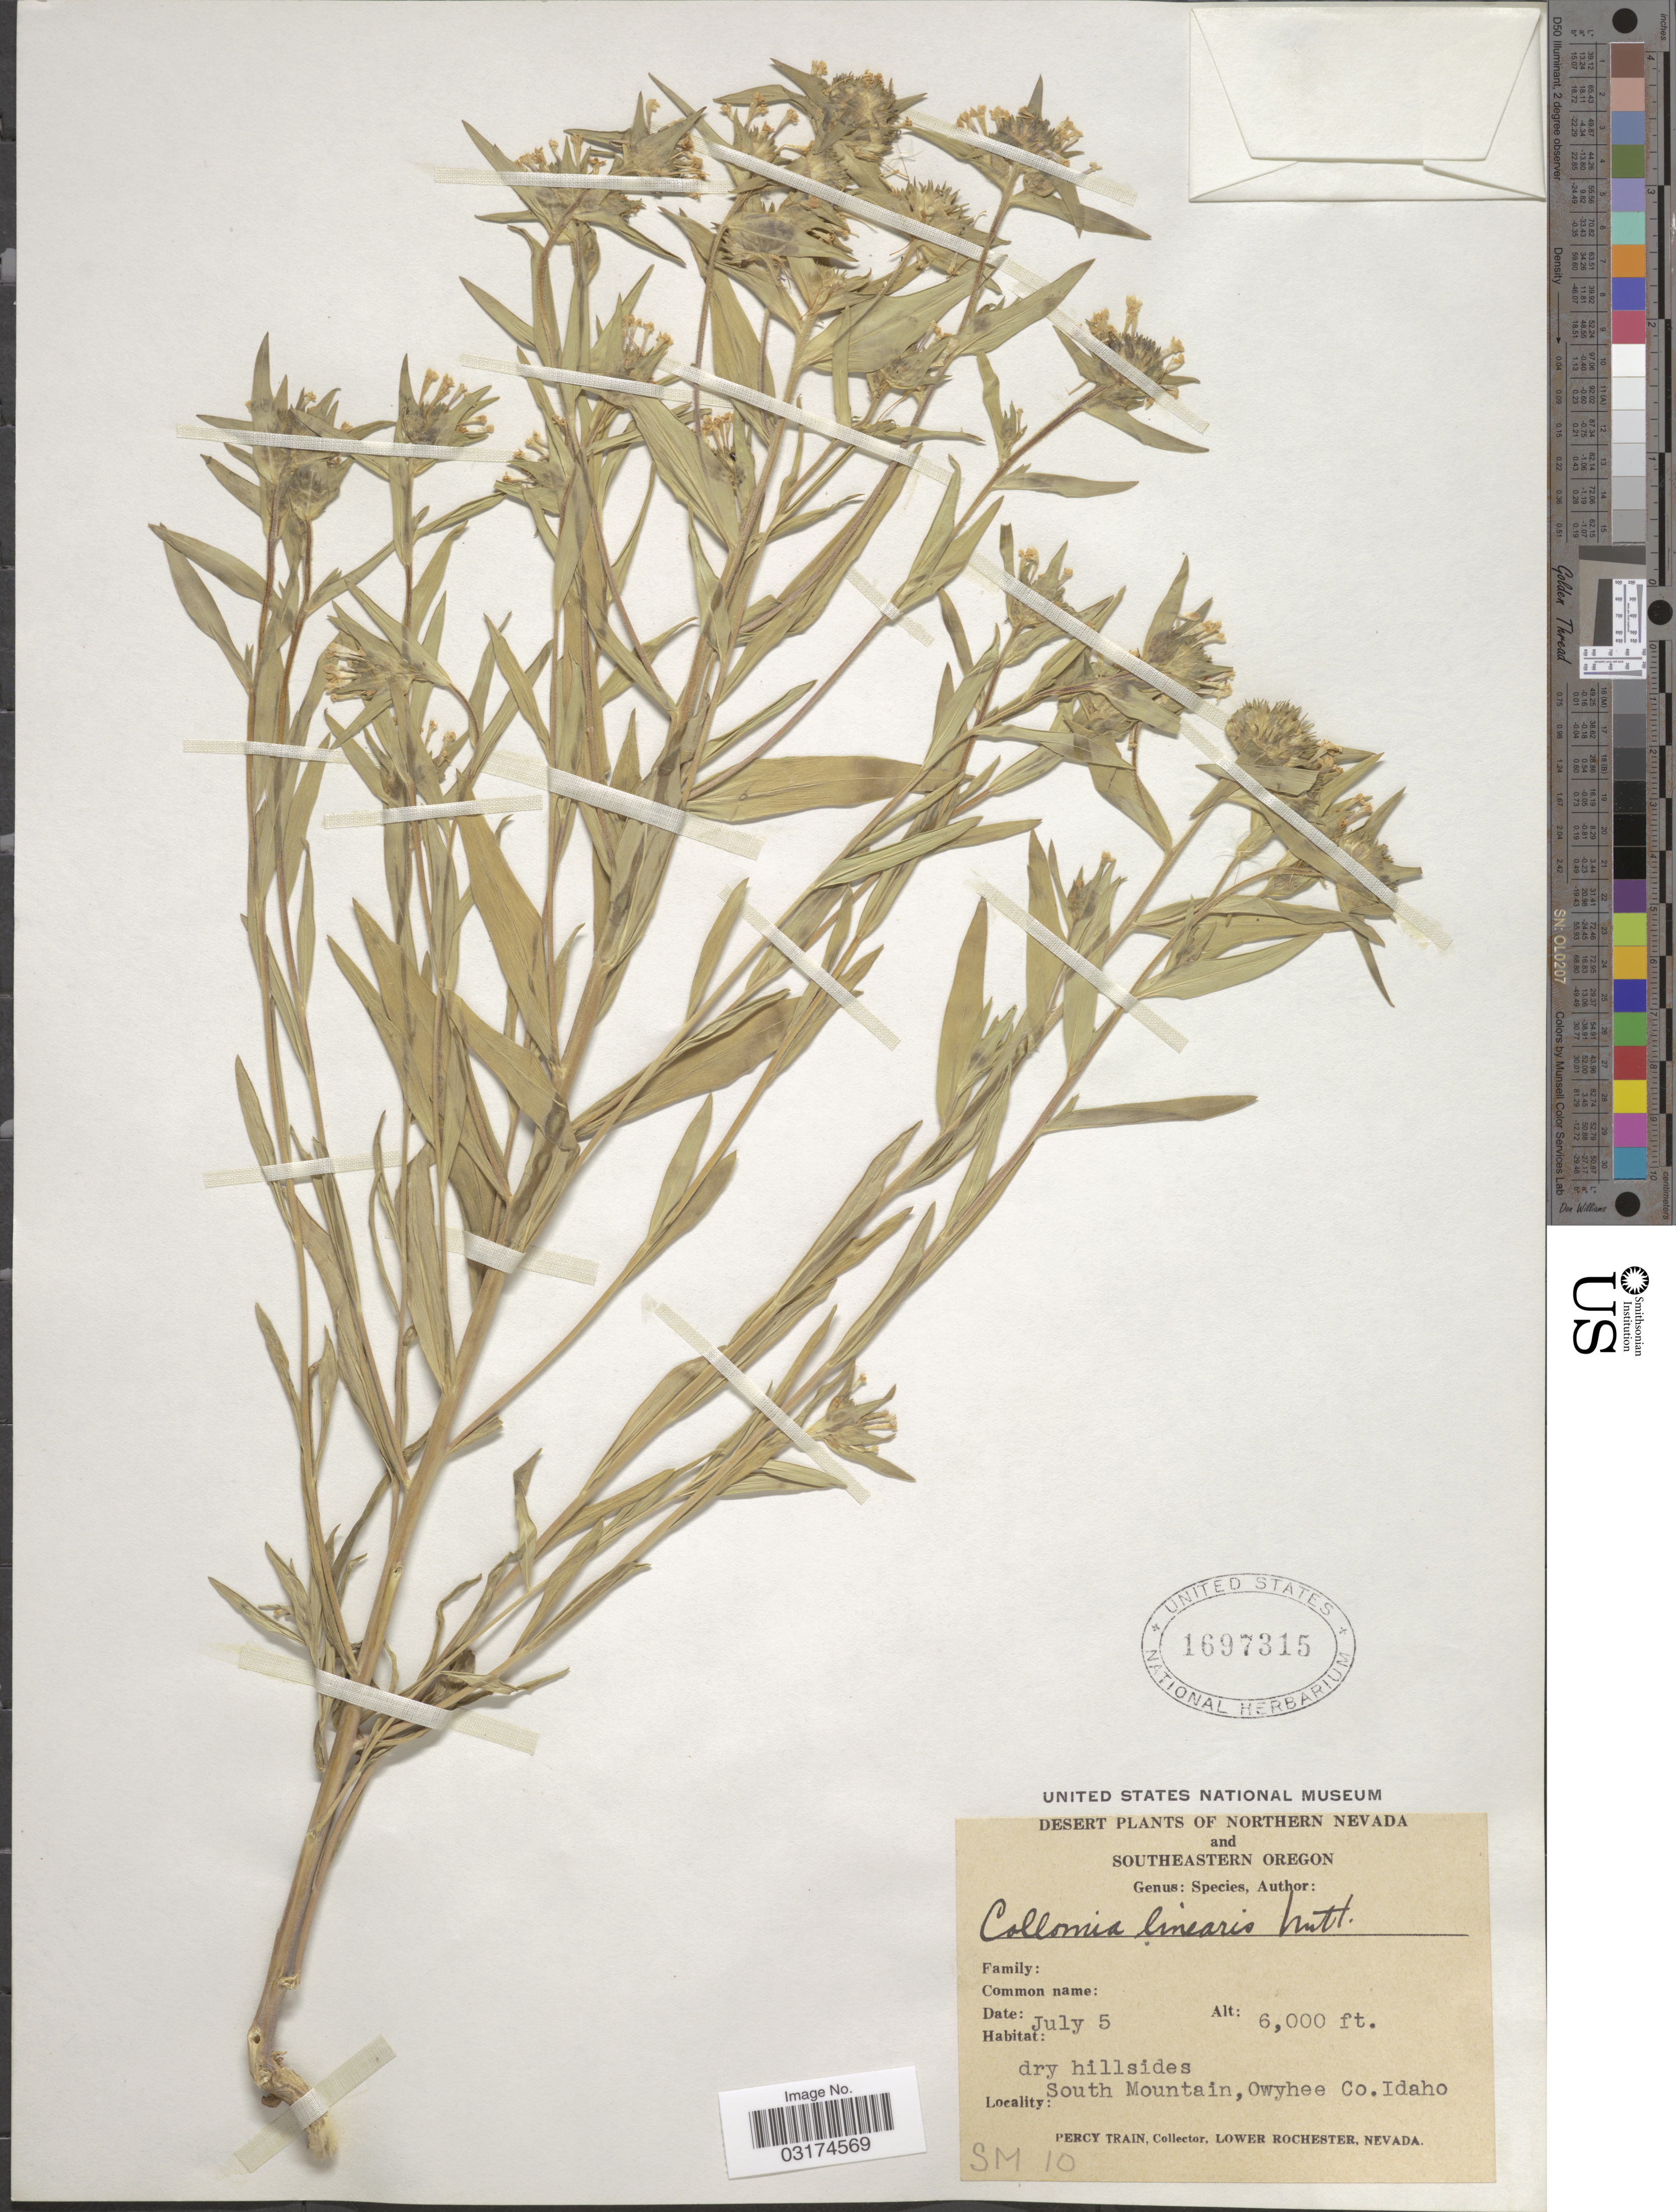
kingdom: Plantae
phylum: Tracheophyta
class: Magnoliopsida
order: Ericales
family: Polemoniaceae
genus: Collomia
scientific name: Collomia linearis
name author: Nutt.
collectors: P. Train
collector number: SM 10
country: United States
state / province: Idaho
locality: South Mountain, Owyhee Co.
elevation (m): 1829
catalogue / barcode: US 1697315